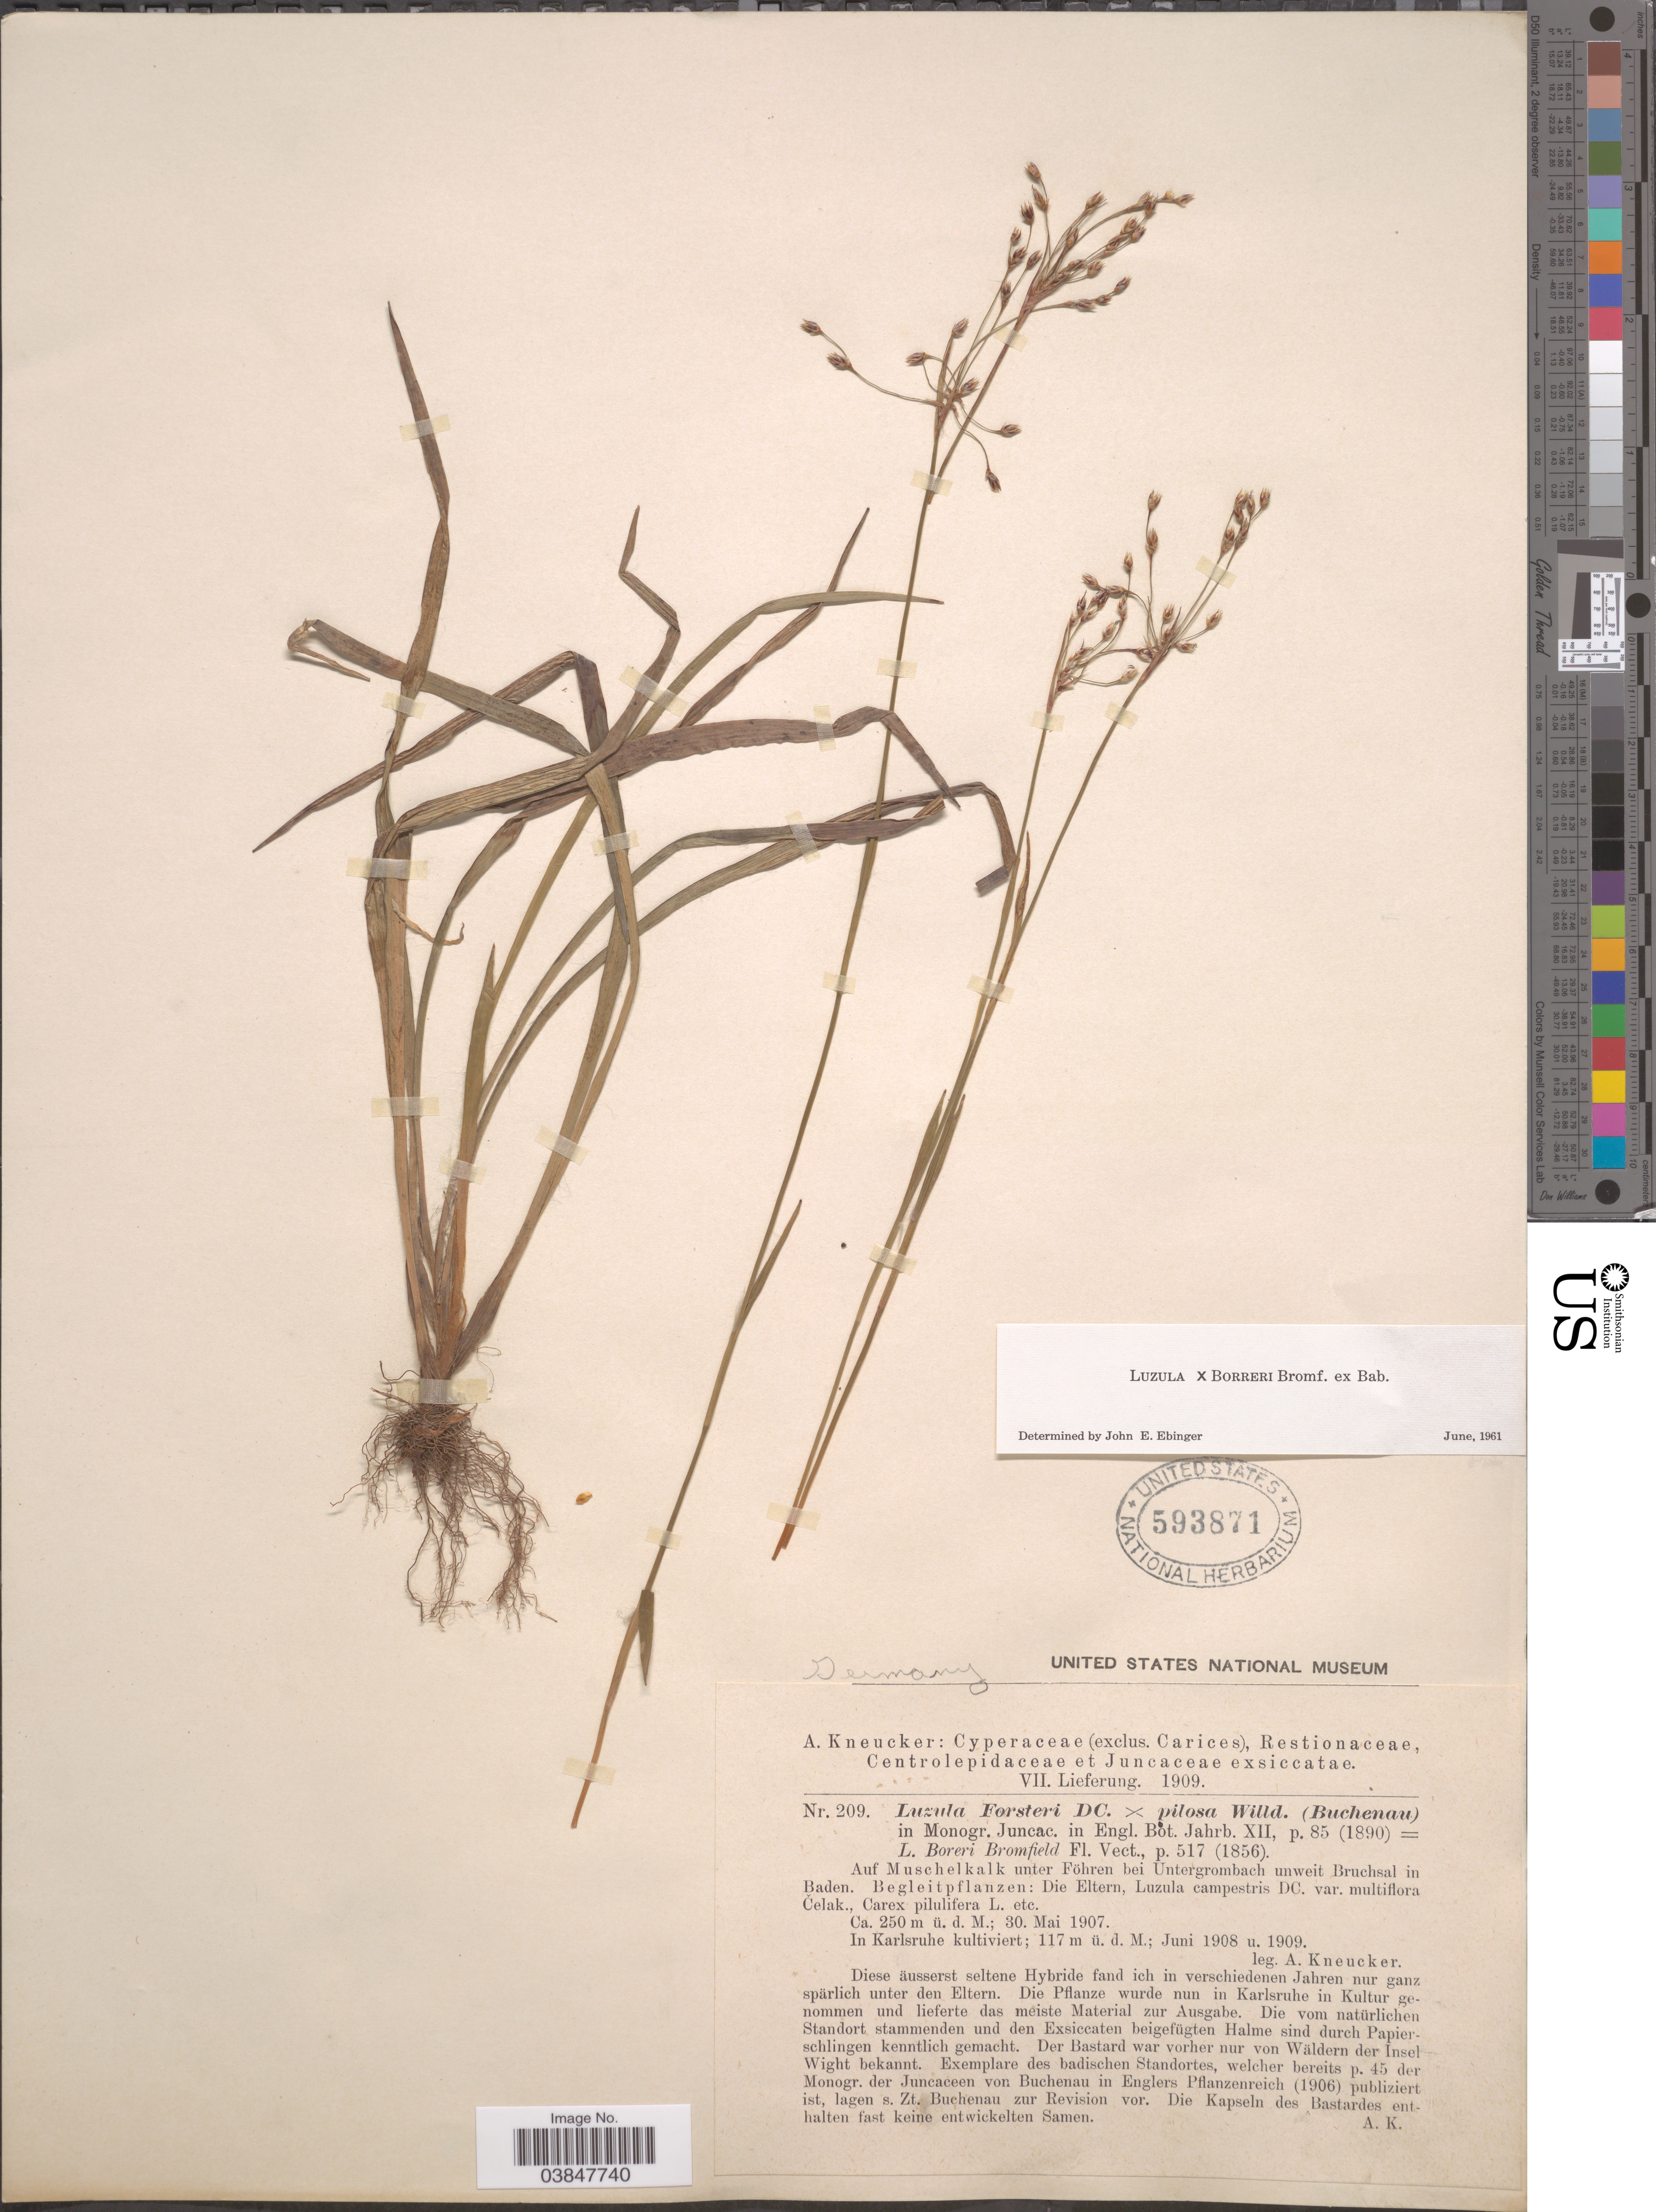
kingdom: Plantae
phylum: Tracheophyta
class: Liliopsida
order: Poales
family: Juncaceae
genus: Luzula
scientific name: Luzula x borreri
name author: Bromf. ex Bab.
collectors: A. Kneucker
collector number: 209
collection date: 1908-06/1909-06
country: Germany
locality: Auf Muschelkalk unter Föhren bei Untergrombach unweit Brchsal in Baden. Begleitpflanzen.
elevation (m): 250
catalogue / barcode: US 593871